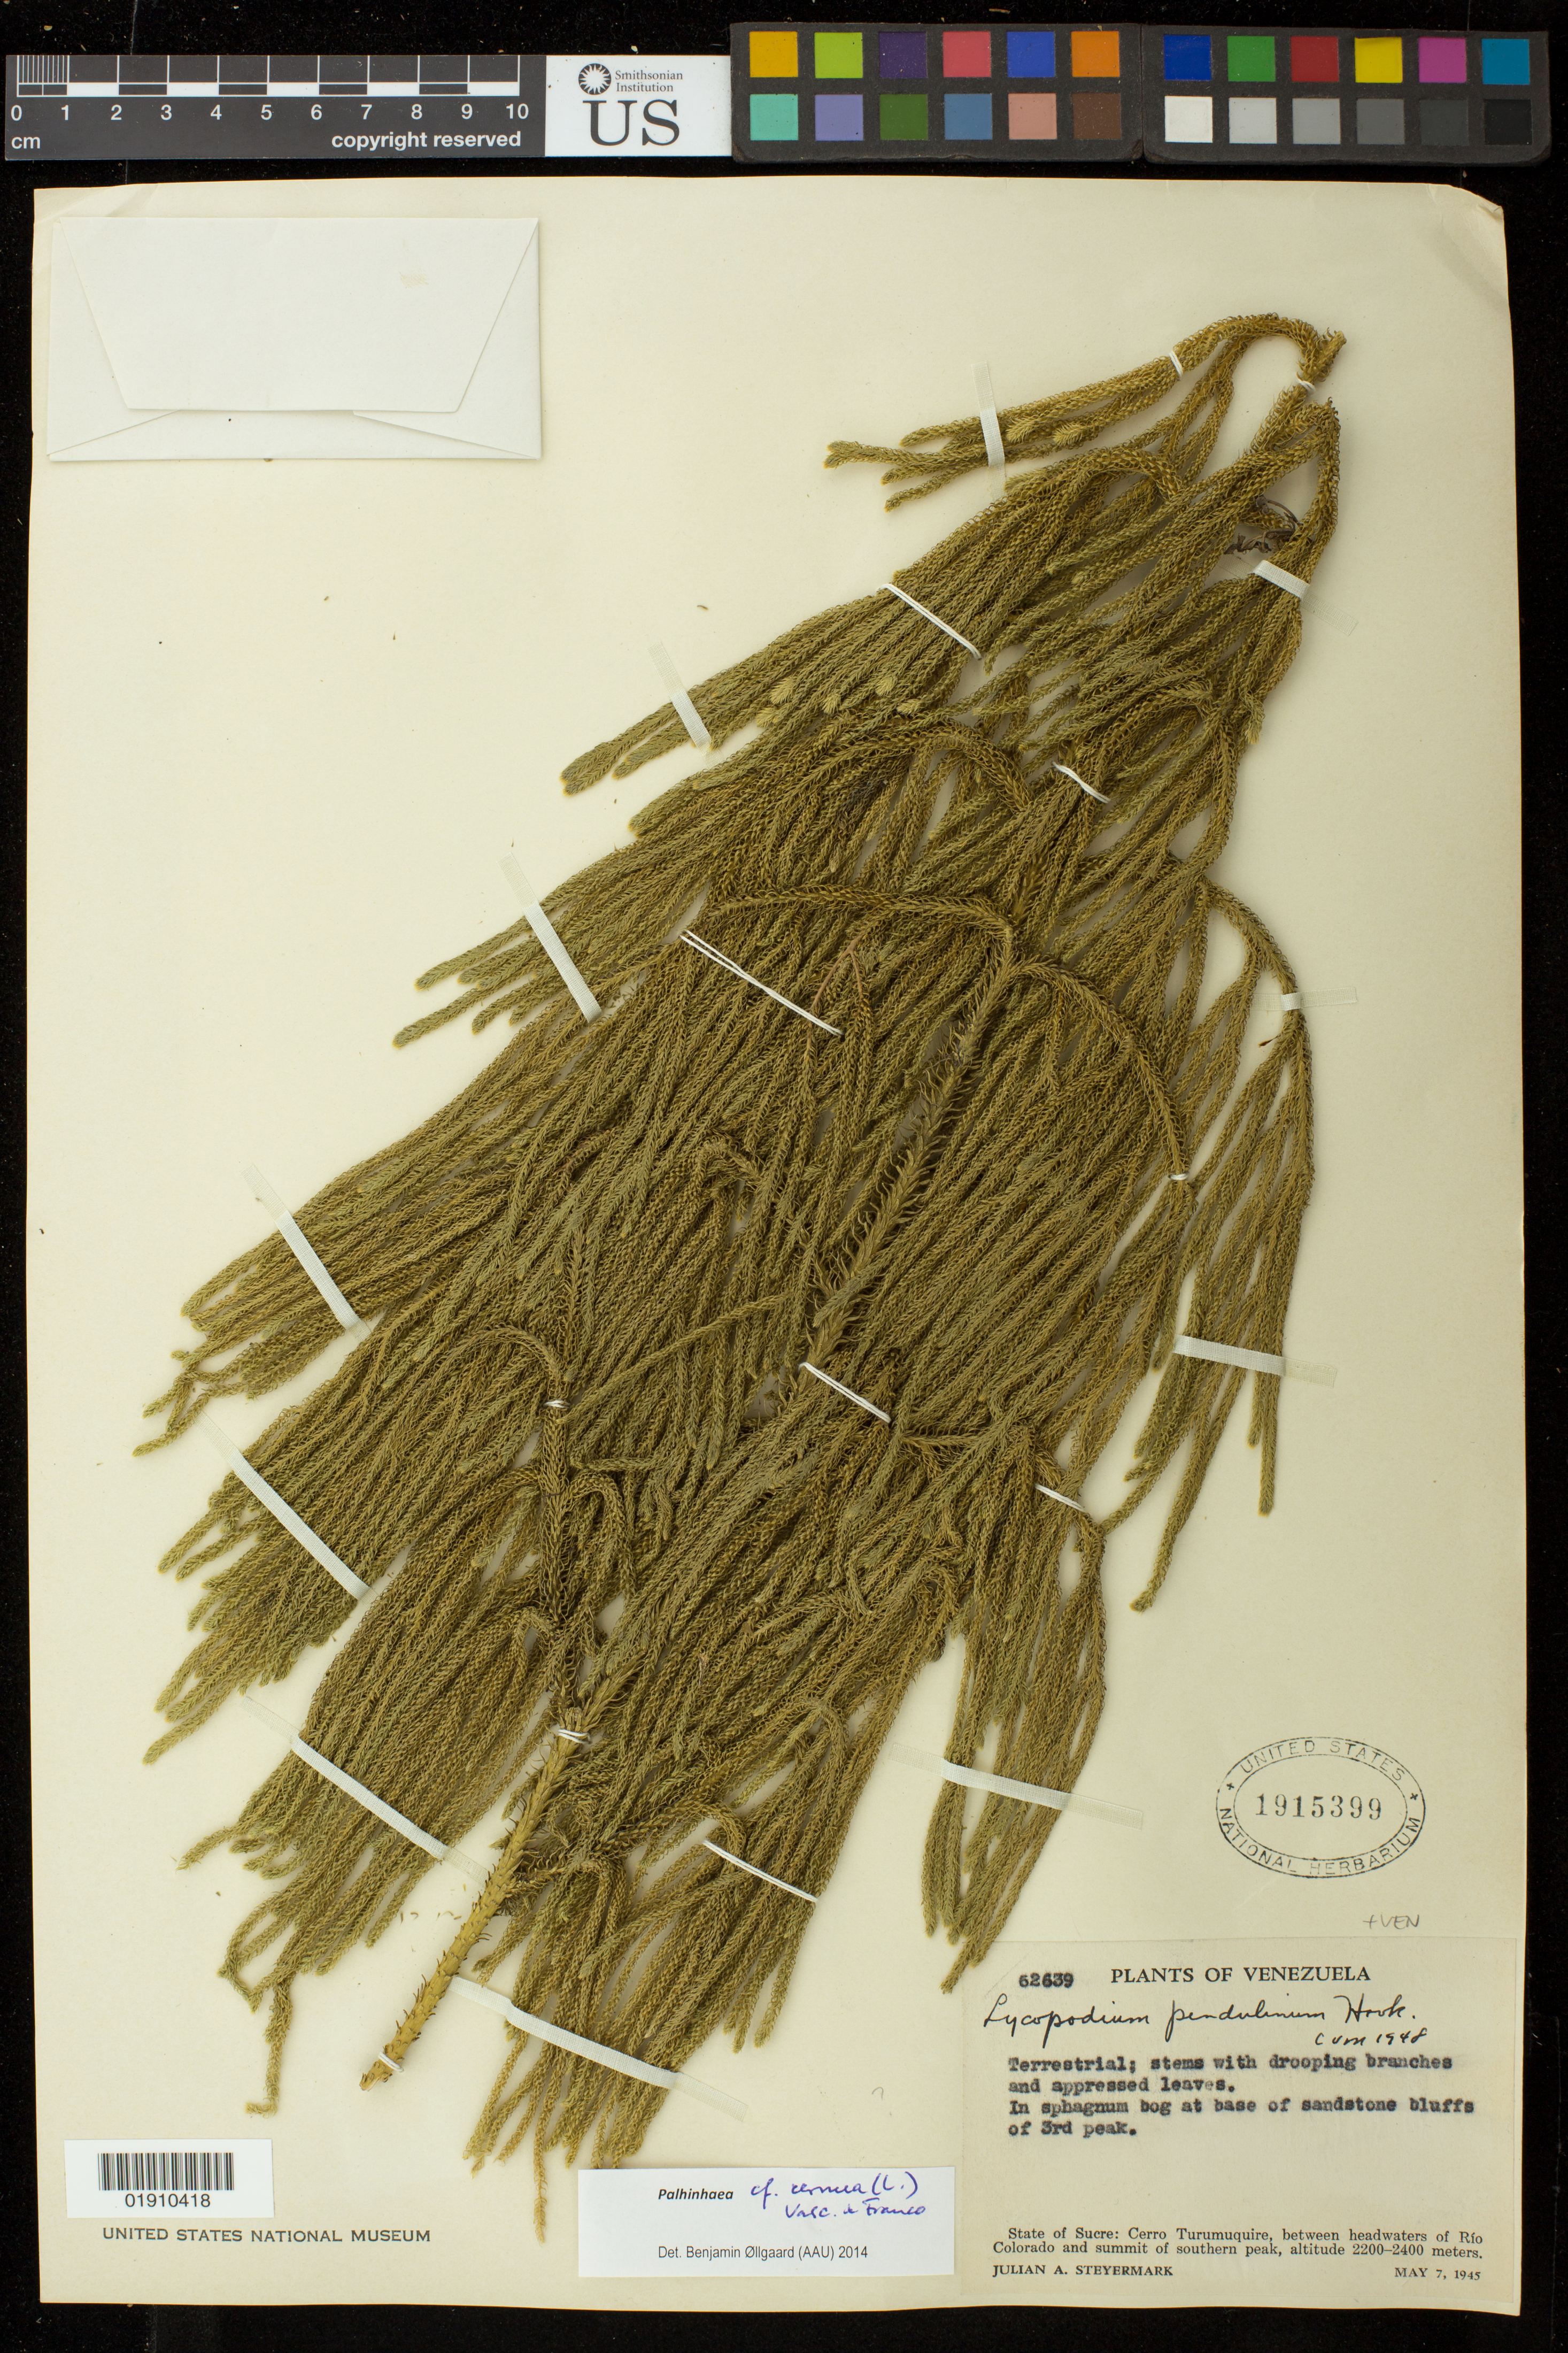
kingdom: Plantae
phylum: Tracheophyta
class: Lycopodiopsida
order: Lycopodiales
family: Lycopodiaceae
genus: Palhinhaea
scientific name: Palhinhaea cernua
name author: (L.) Vasc. & Franco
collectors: J. Steyermark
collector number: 62639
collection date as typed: May 7, 1945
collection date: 1945-05-07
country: Venezuela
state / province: Sucre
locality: State of Sucre: Cerro Turumuquire, between headwaters of Rio Colorado and summit of southern peak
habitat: In sphagnum bog at base of sandstone bluffs of 3rd peak.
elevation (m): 2200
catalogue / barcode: US 1915399